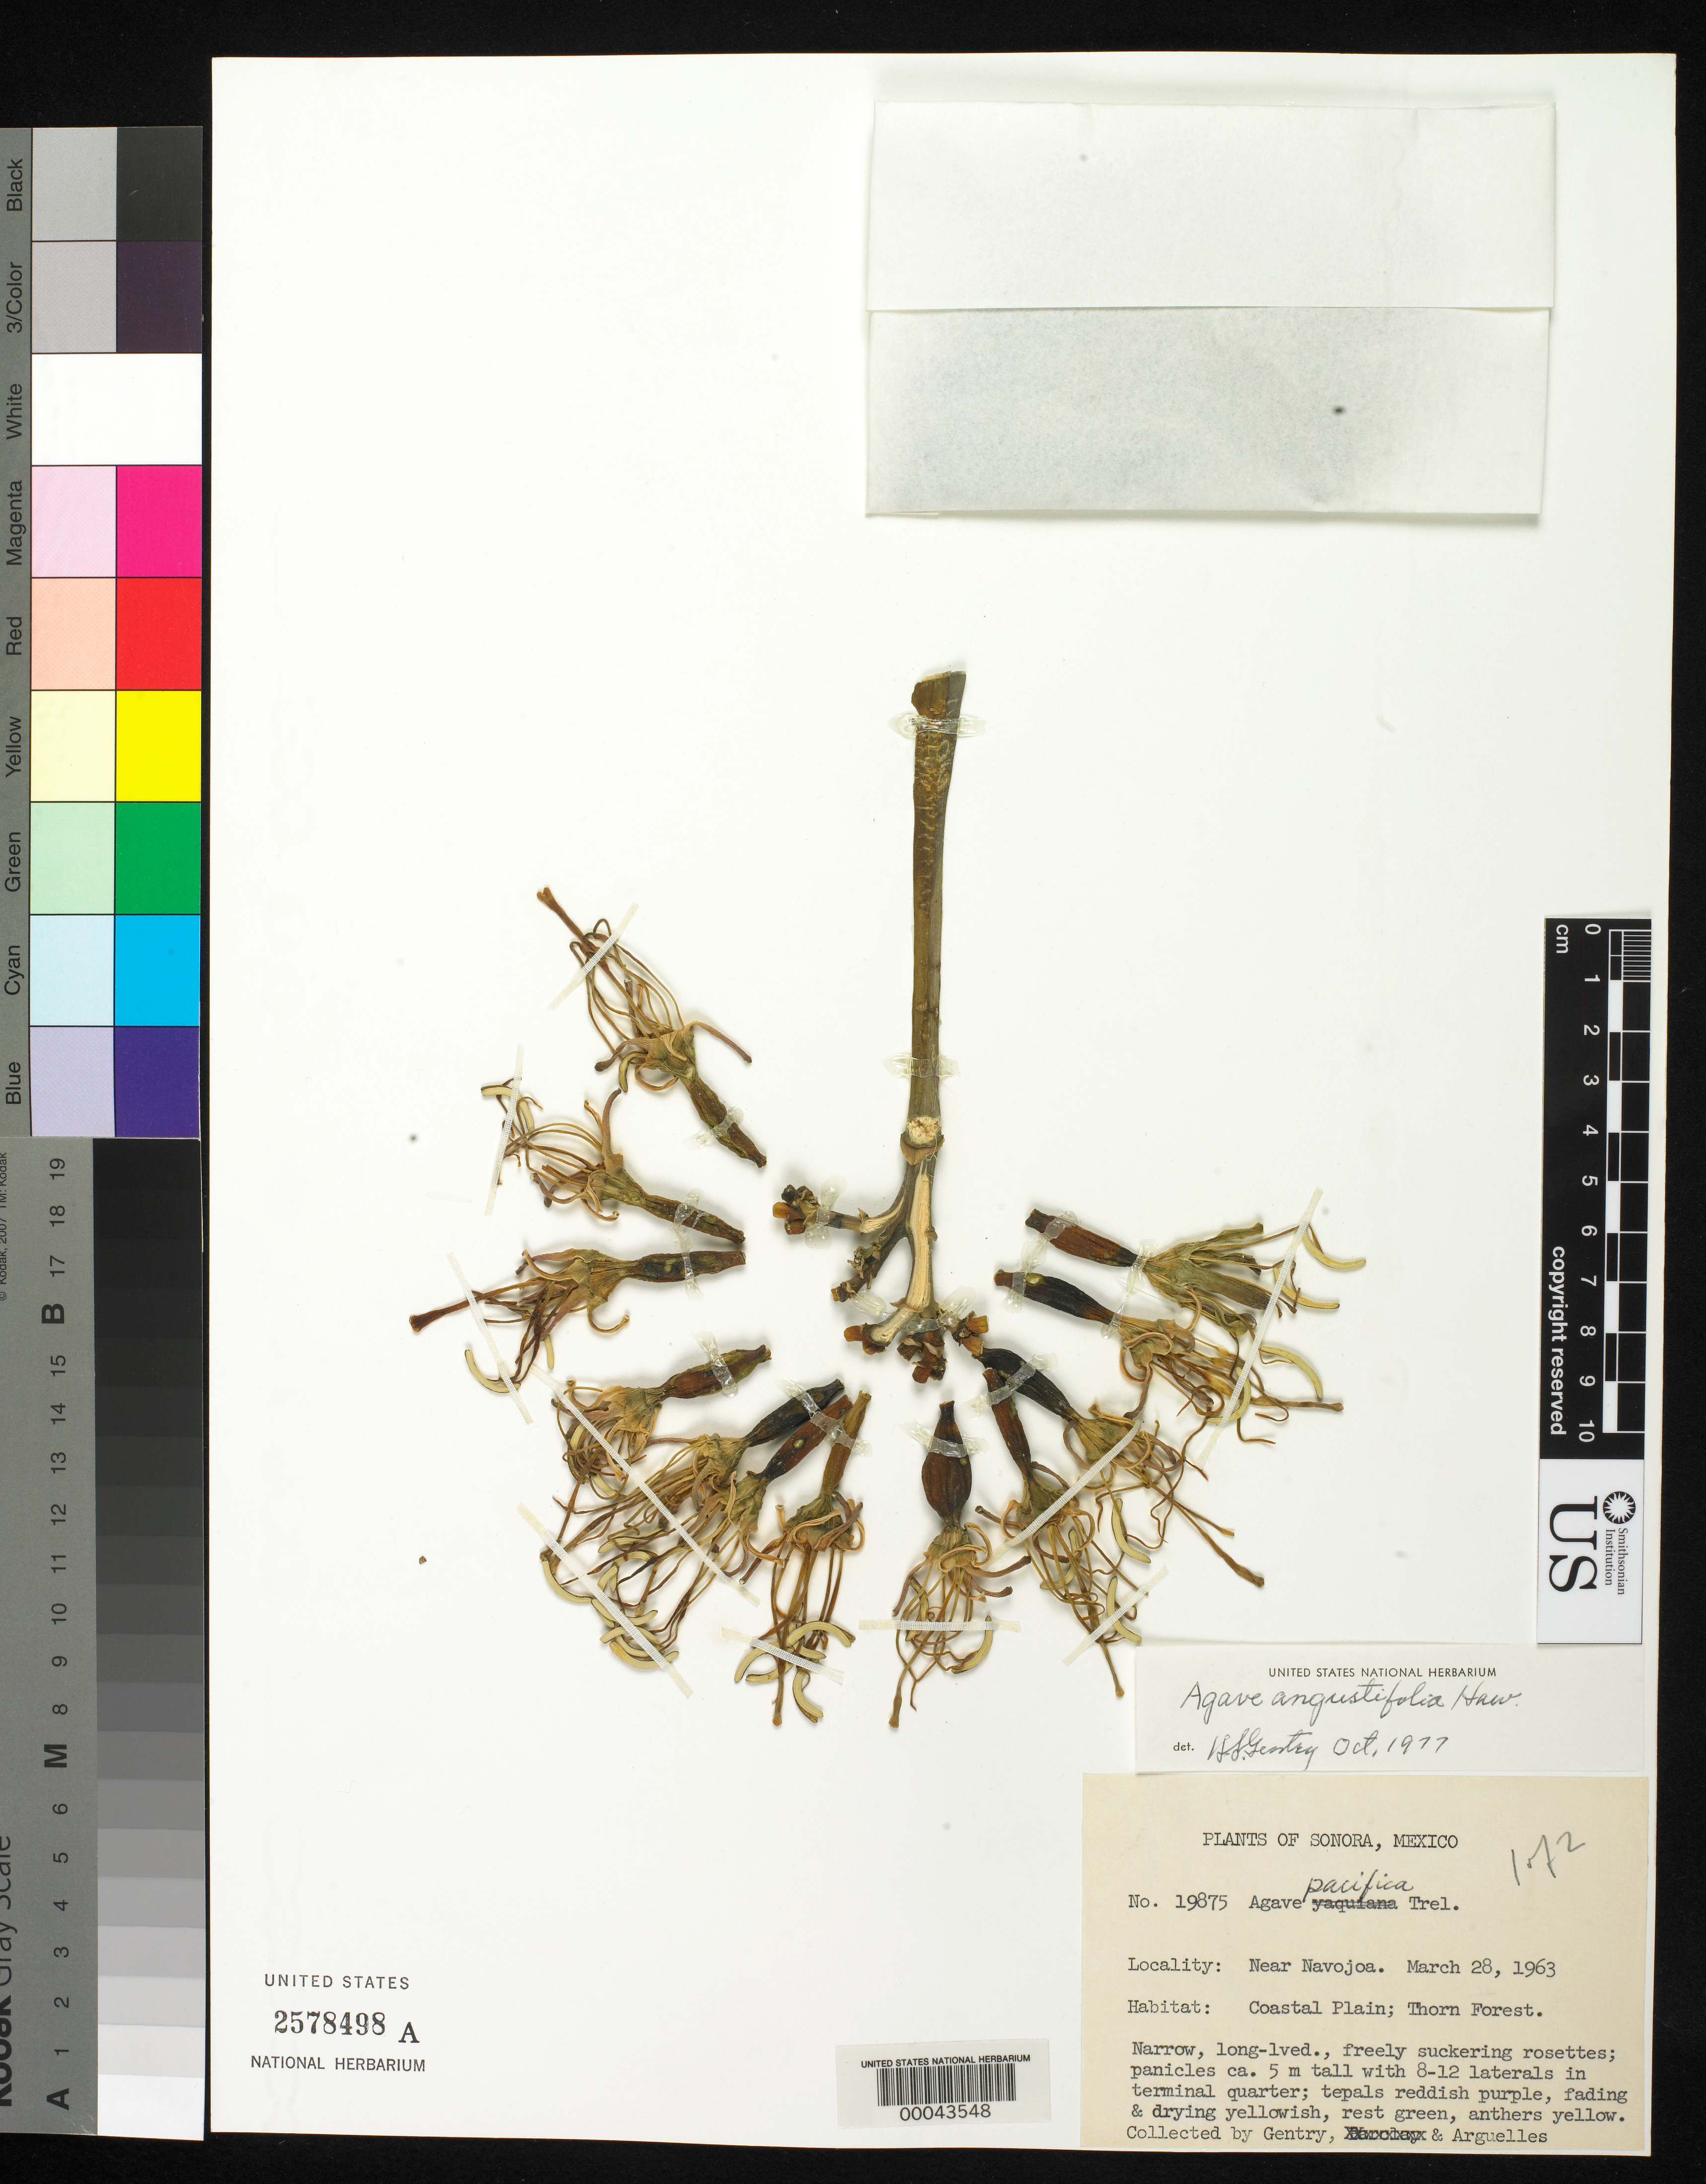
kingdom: Plantae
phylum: Tracheophyta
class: Liliopsida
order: Asparagales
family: Asparagaceae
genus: Agave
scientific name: Agave angustifolia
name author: Haw.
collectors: H. S. Gentry & J. Arguelles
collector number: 19875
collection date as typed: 28 Mar 1963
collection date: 1963-03-28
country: Mexico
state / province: Sonora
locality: Near Navojoa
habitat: Coastal plain; thorn forest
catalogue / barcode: US 2578498A